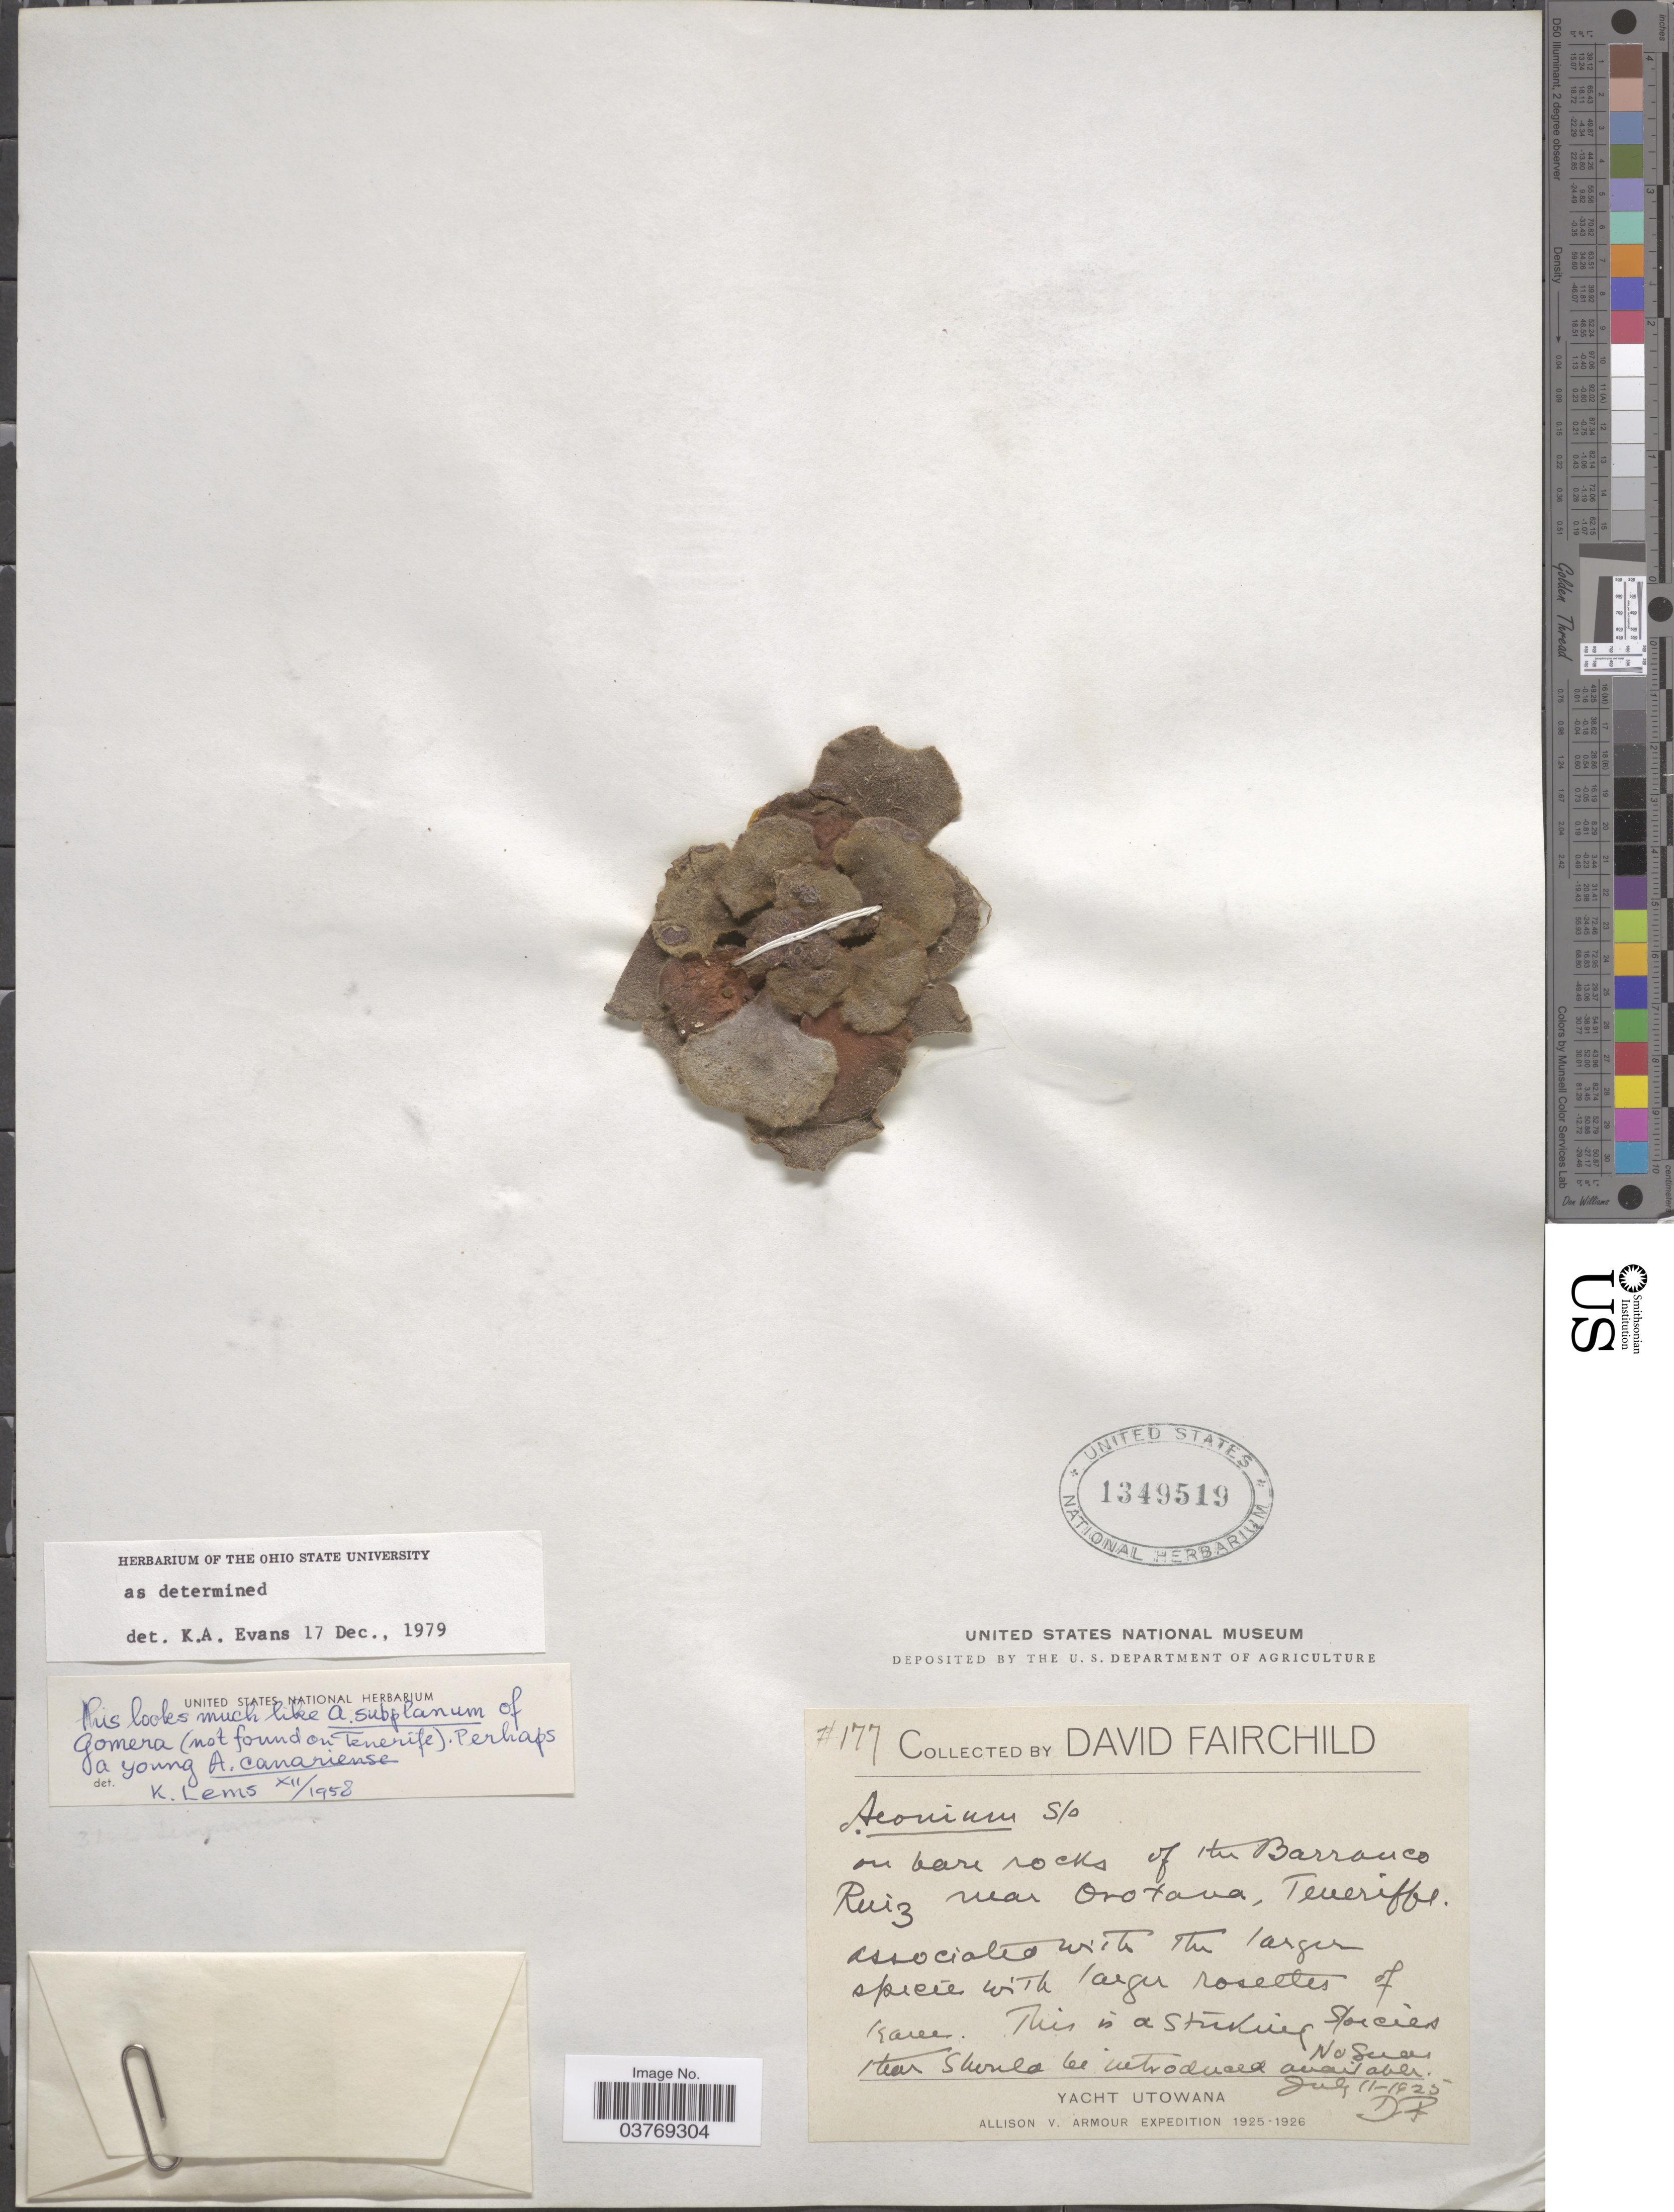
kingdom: Plantae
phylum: Tracheophyta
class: Magnoliopsida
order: Saxifragales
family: Crassulaceae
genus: Aeonium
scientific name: Aeonium canariense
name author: (L.) Webb & Berthel.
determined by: Evans, K.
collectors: D. Fairchild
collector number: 177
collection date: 1925-07-11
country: Spain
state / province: Canarias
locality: On bare rocks of the Barranco Ruiz near Orotava, Teneriffe.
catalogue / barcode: US 1349519